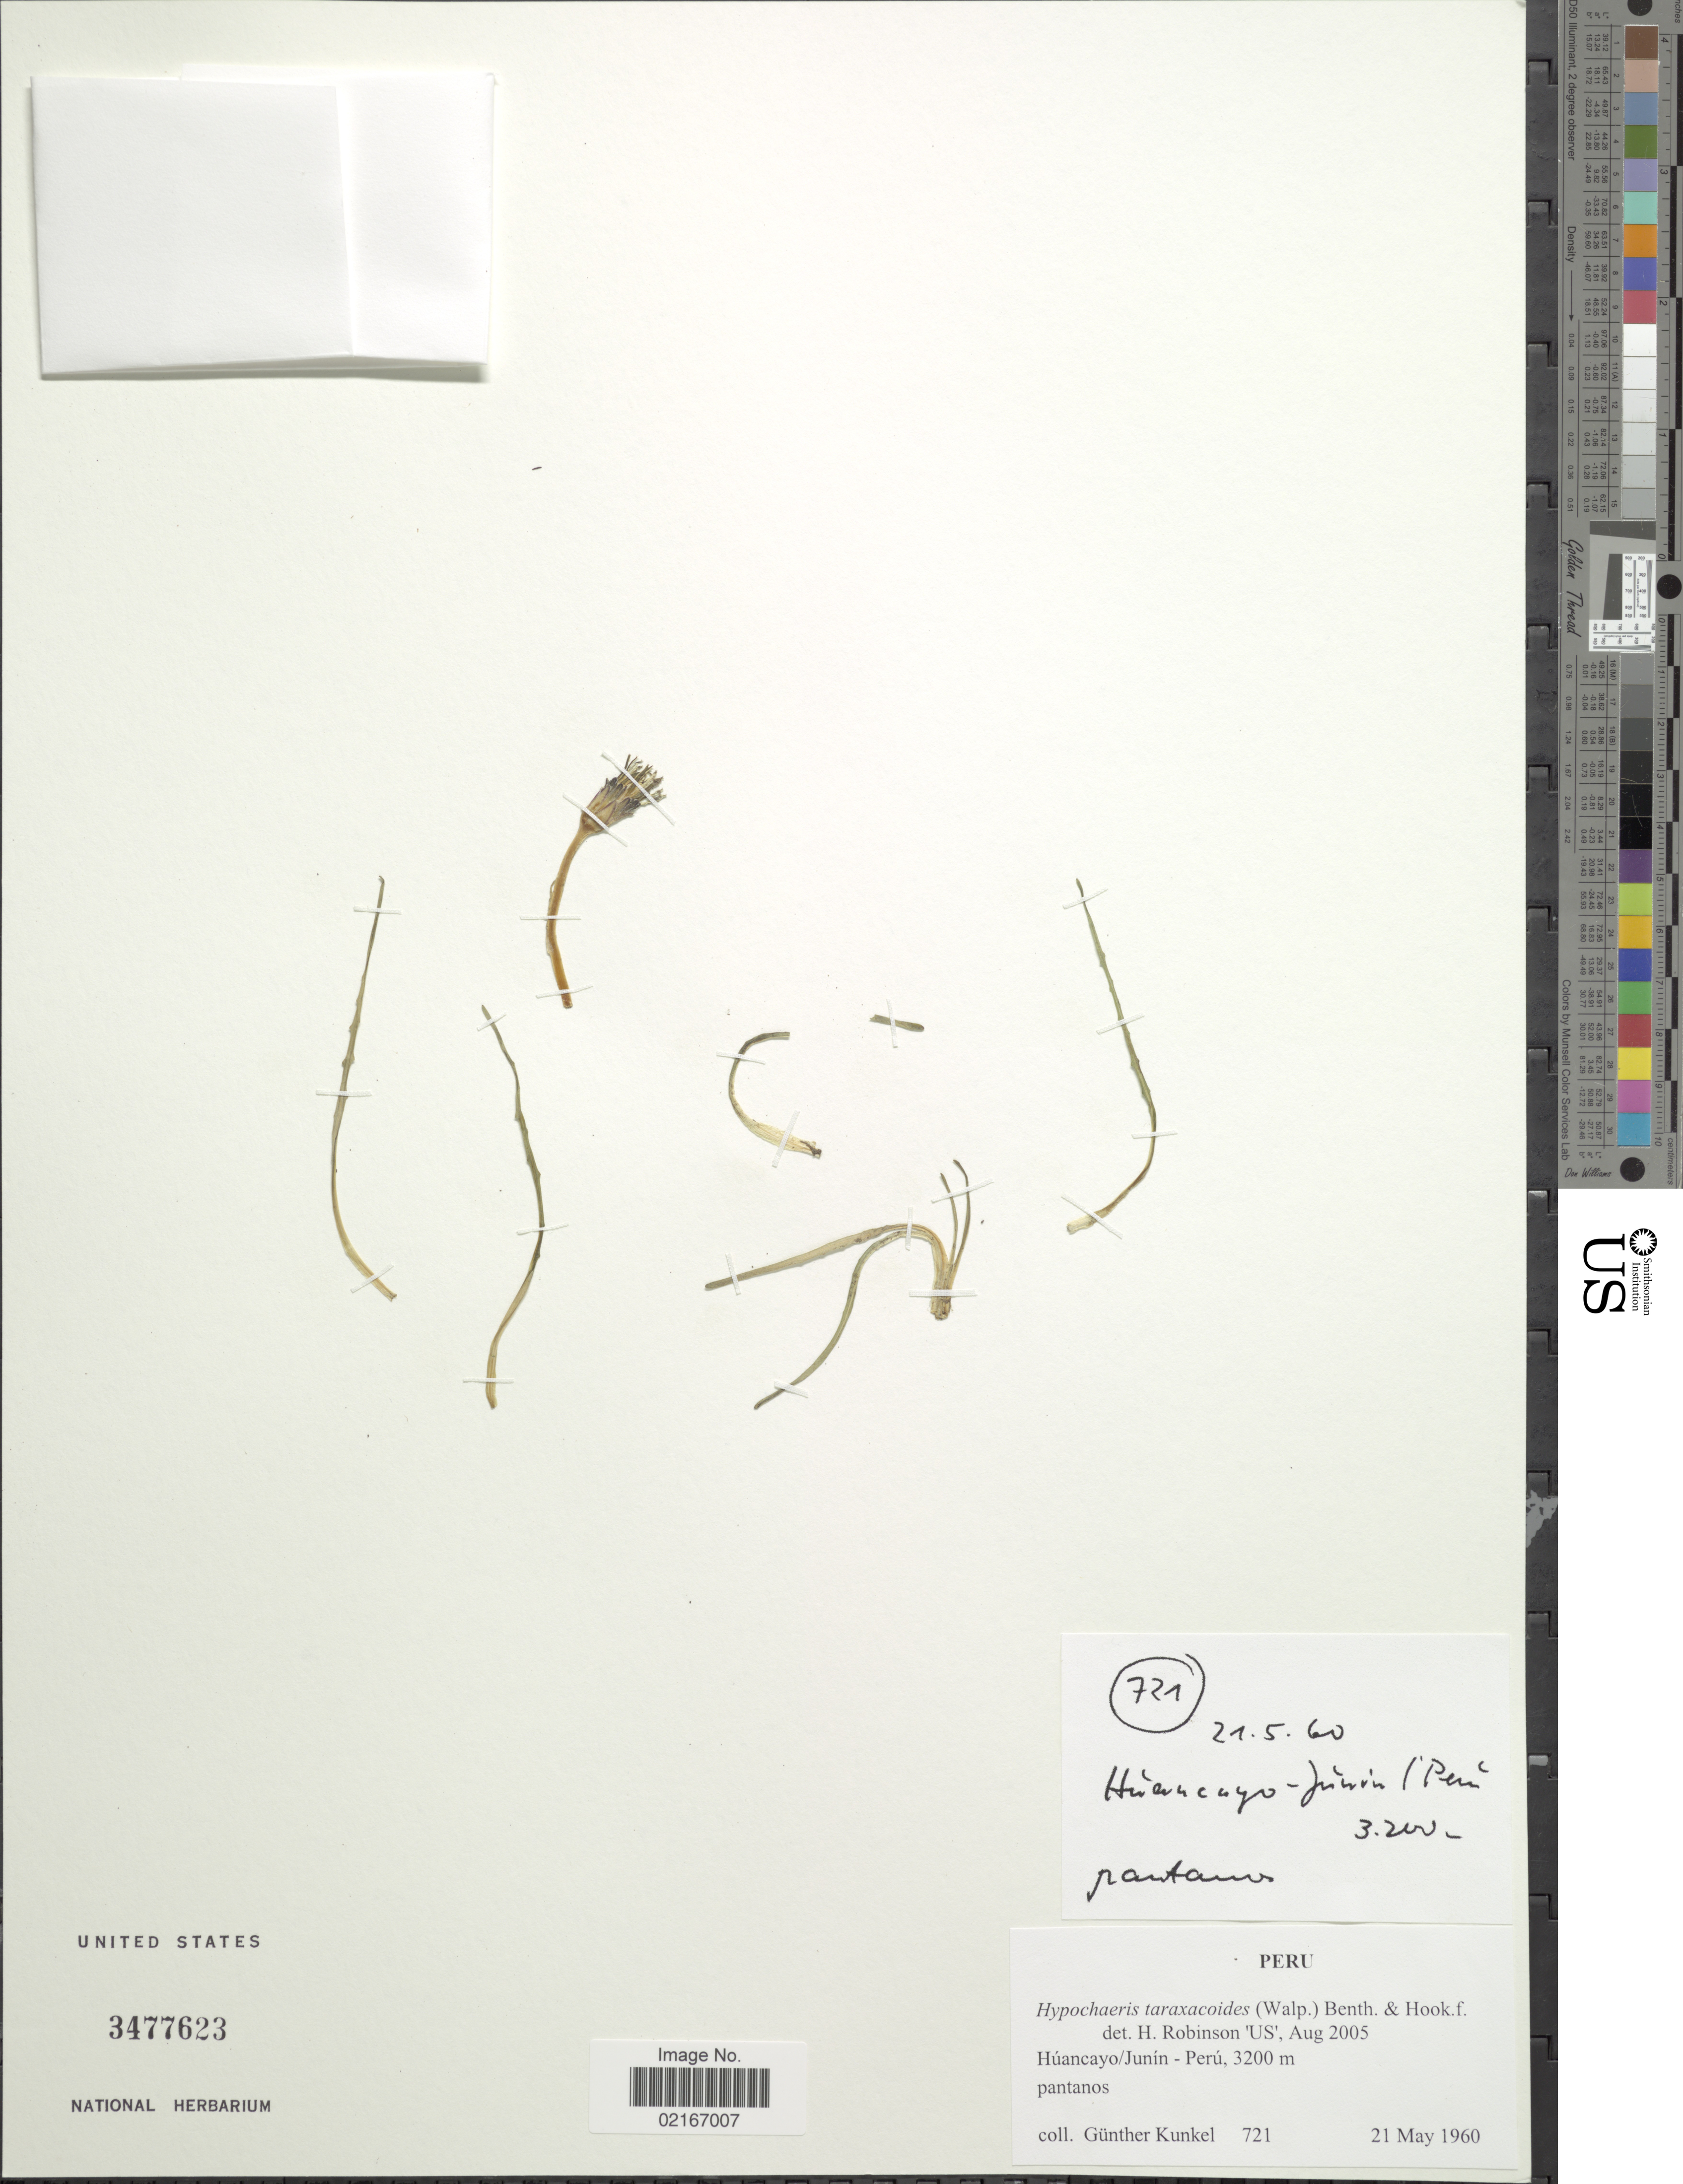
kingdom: Plantae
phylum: Tracheophyta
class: Magnoliopsida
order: Asterales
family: Asteraceae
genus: Hypochaeris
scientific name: Hypochaeris sp.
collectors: G. Kunkel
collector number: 721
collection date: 1960-05-21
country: Peru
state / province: Junín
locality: Huancayo/Junin, pantanos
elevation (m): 3200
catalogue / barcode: US 3477623